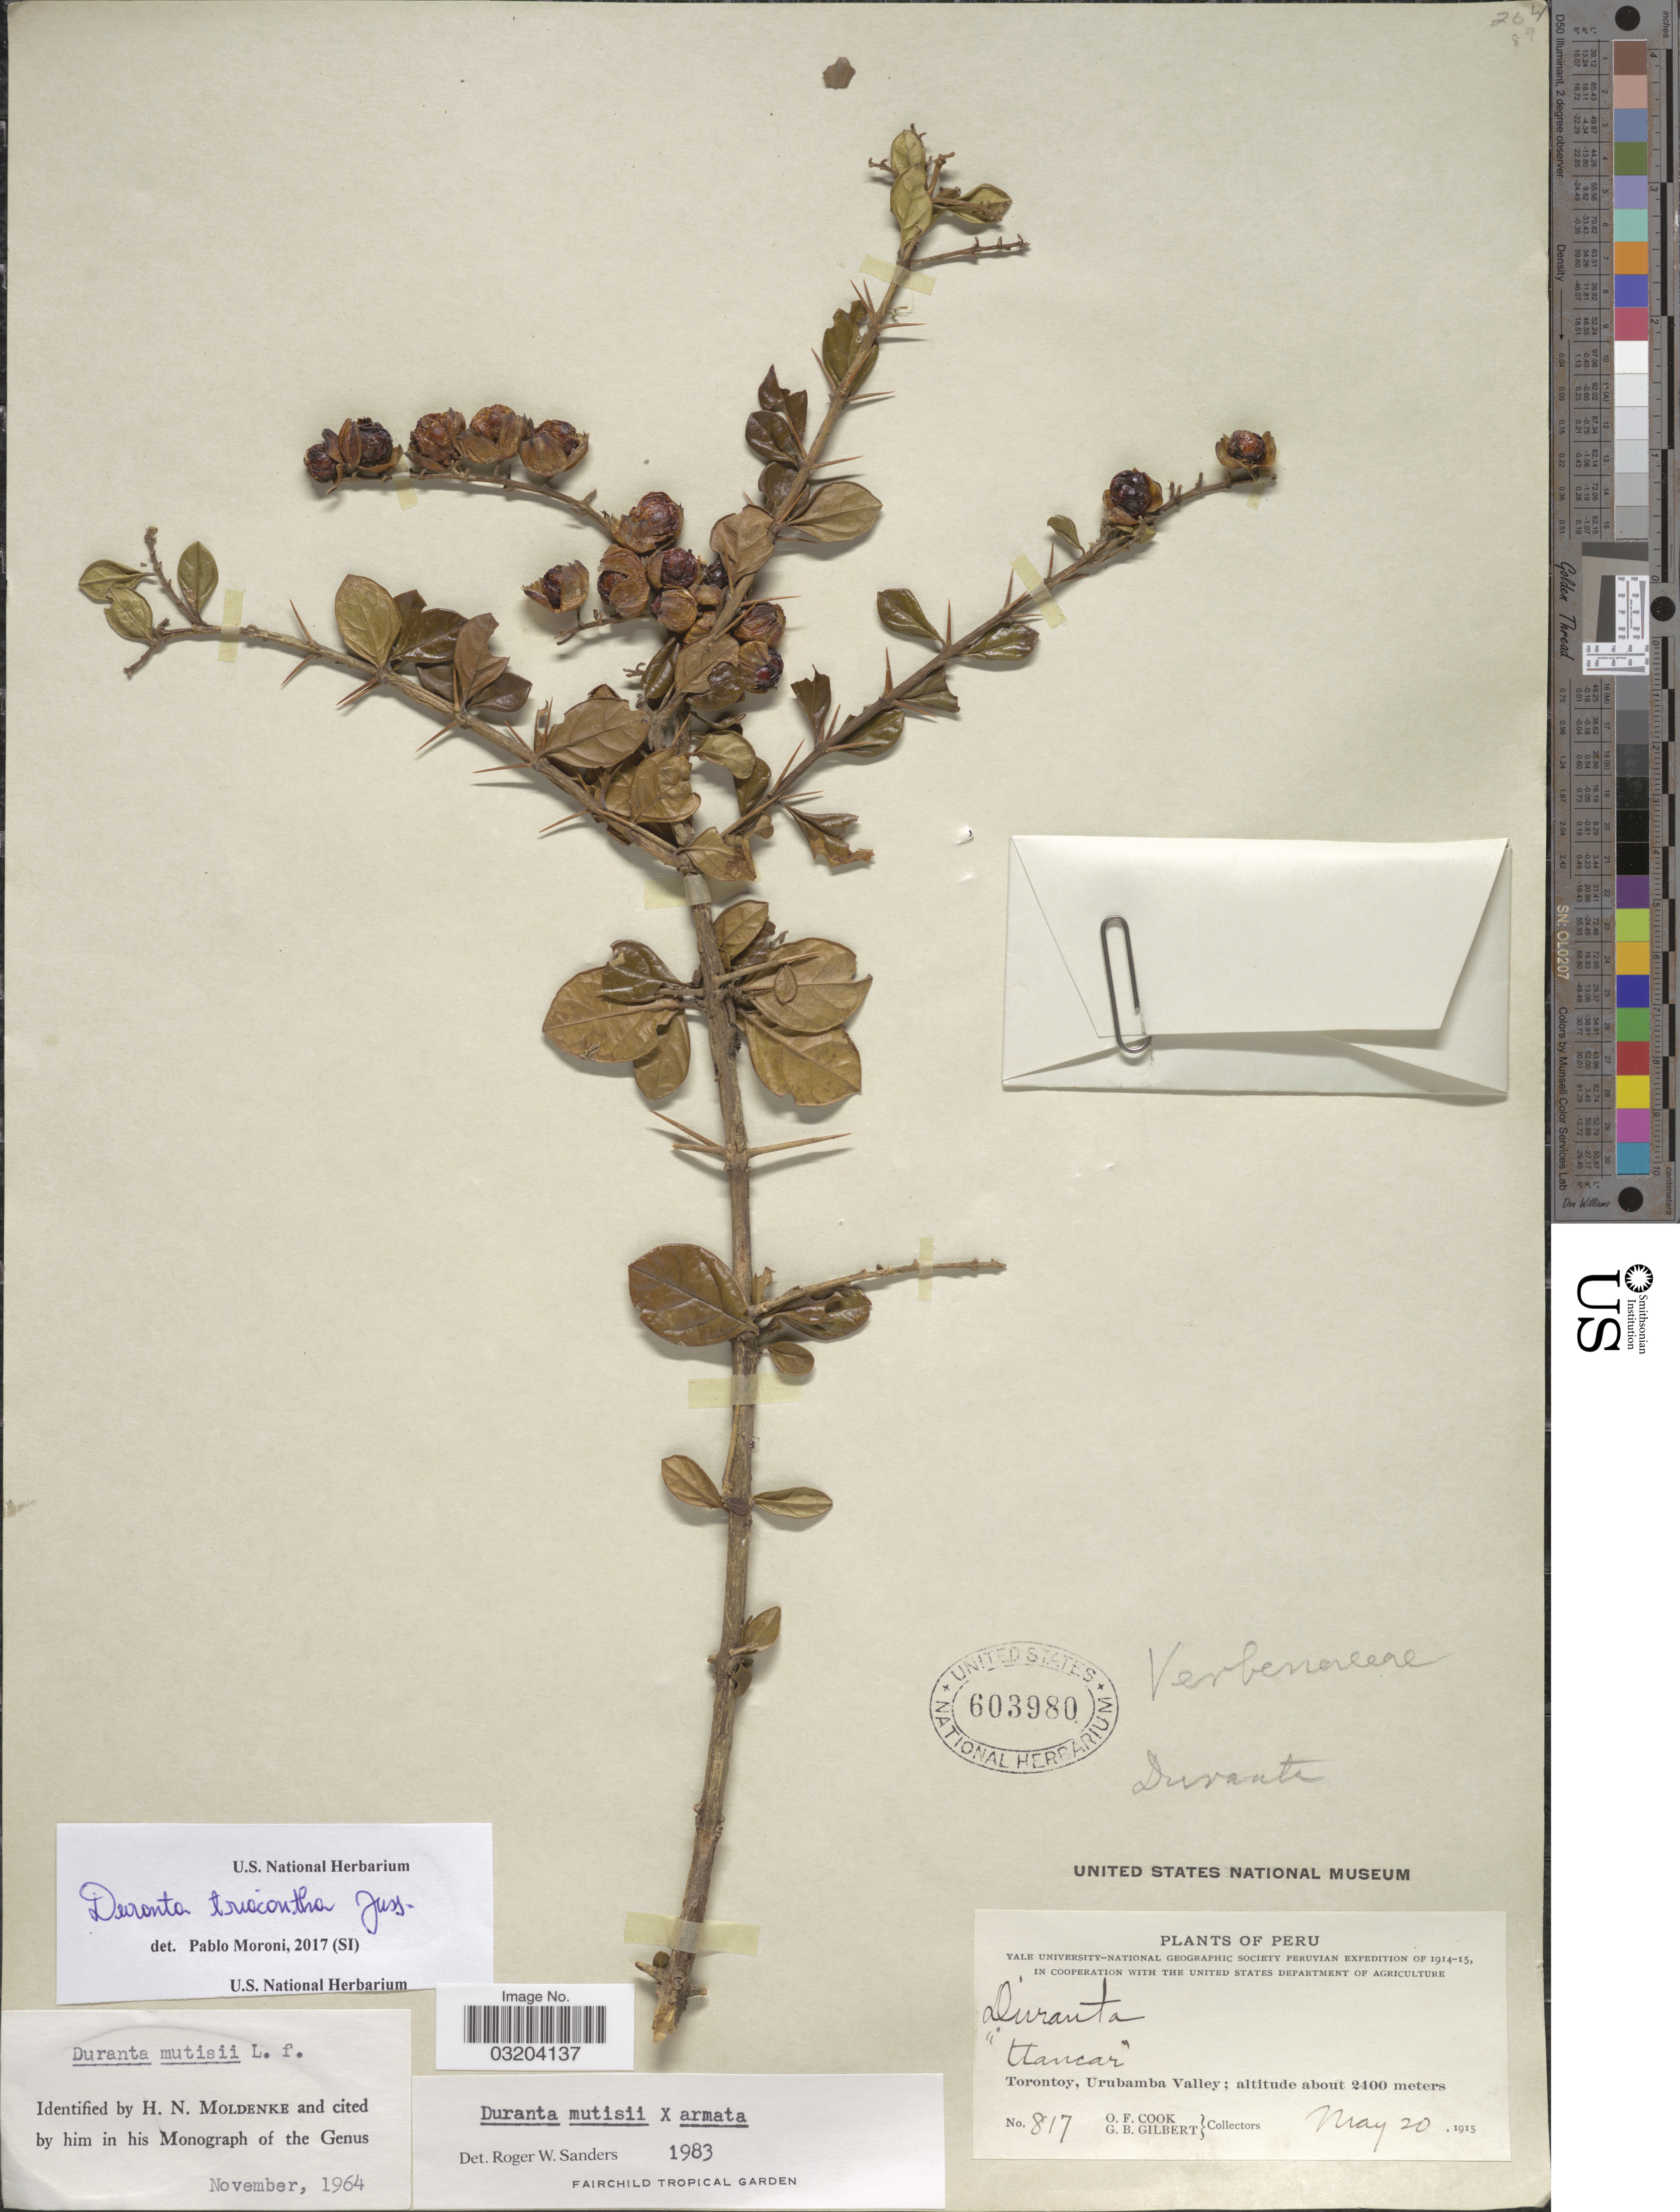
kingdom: Plantae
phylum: Tracheophyta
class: Magnoliopsida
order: Lamiales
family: Verbenaceae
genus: Duranta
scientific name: Duranta triacantha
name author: Juss.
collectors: O. F. Cook & G. B. Gilbert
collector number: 817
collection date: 1915-05-20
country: Peru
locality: Torontoy, Urubamba Valley.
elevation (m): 2400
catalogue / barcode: US 603980